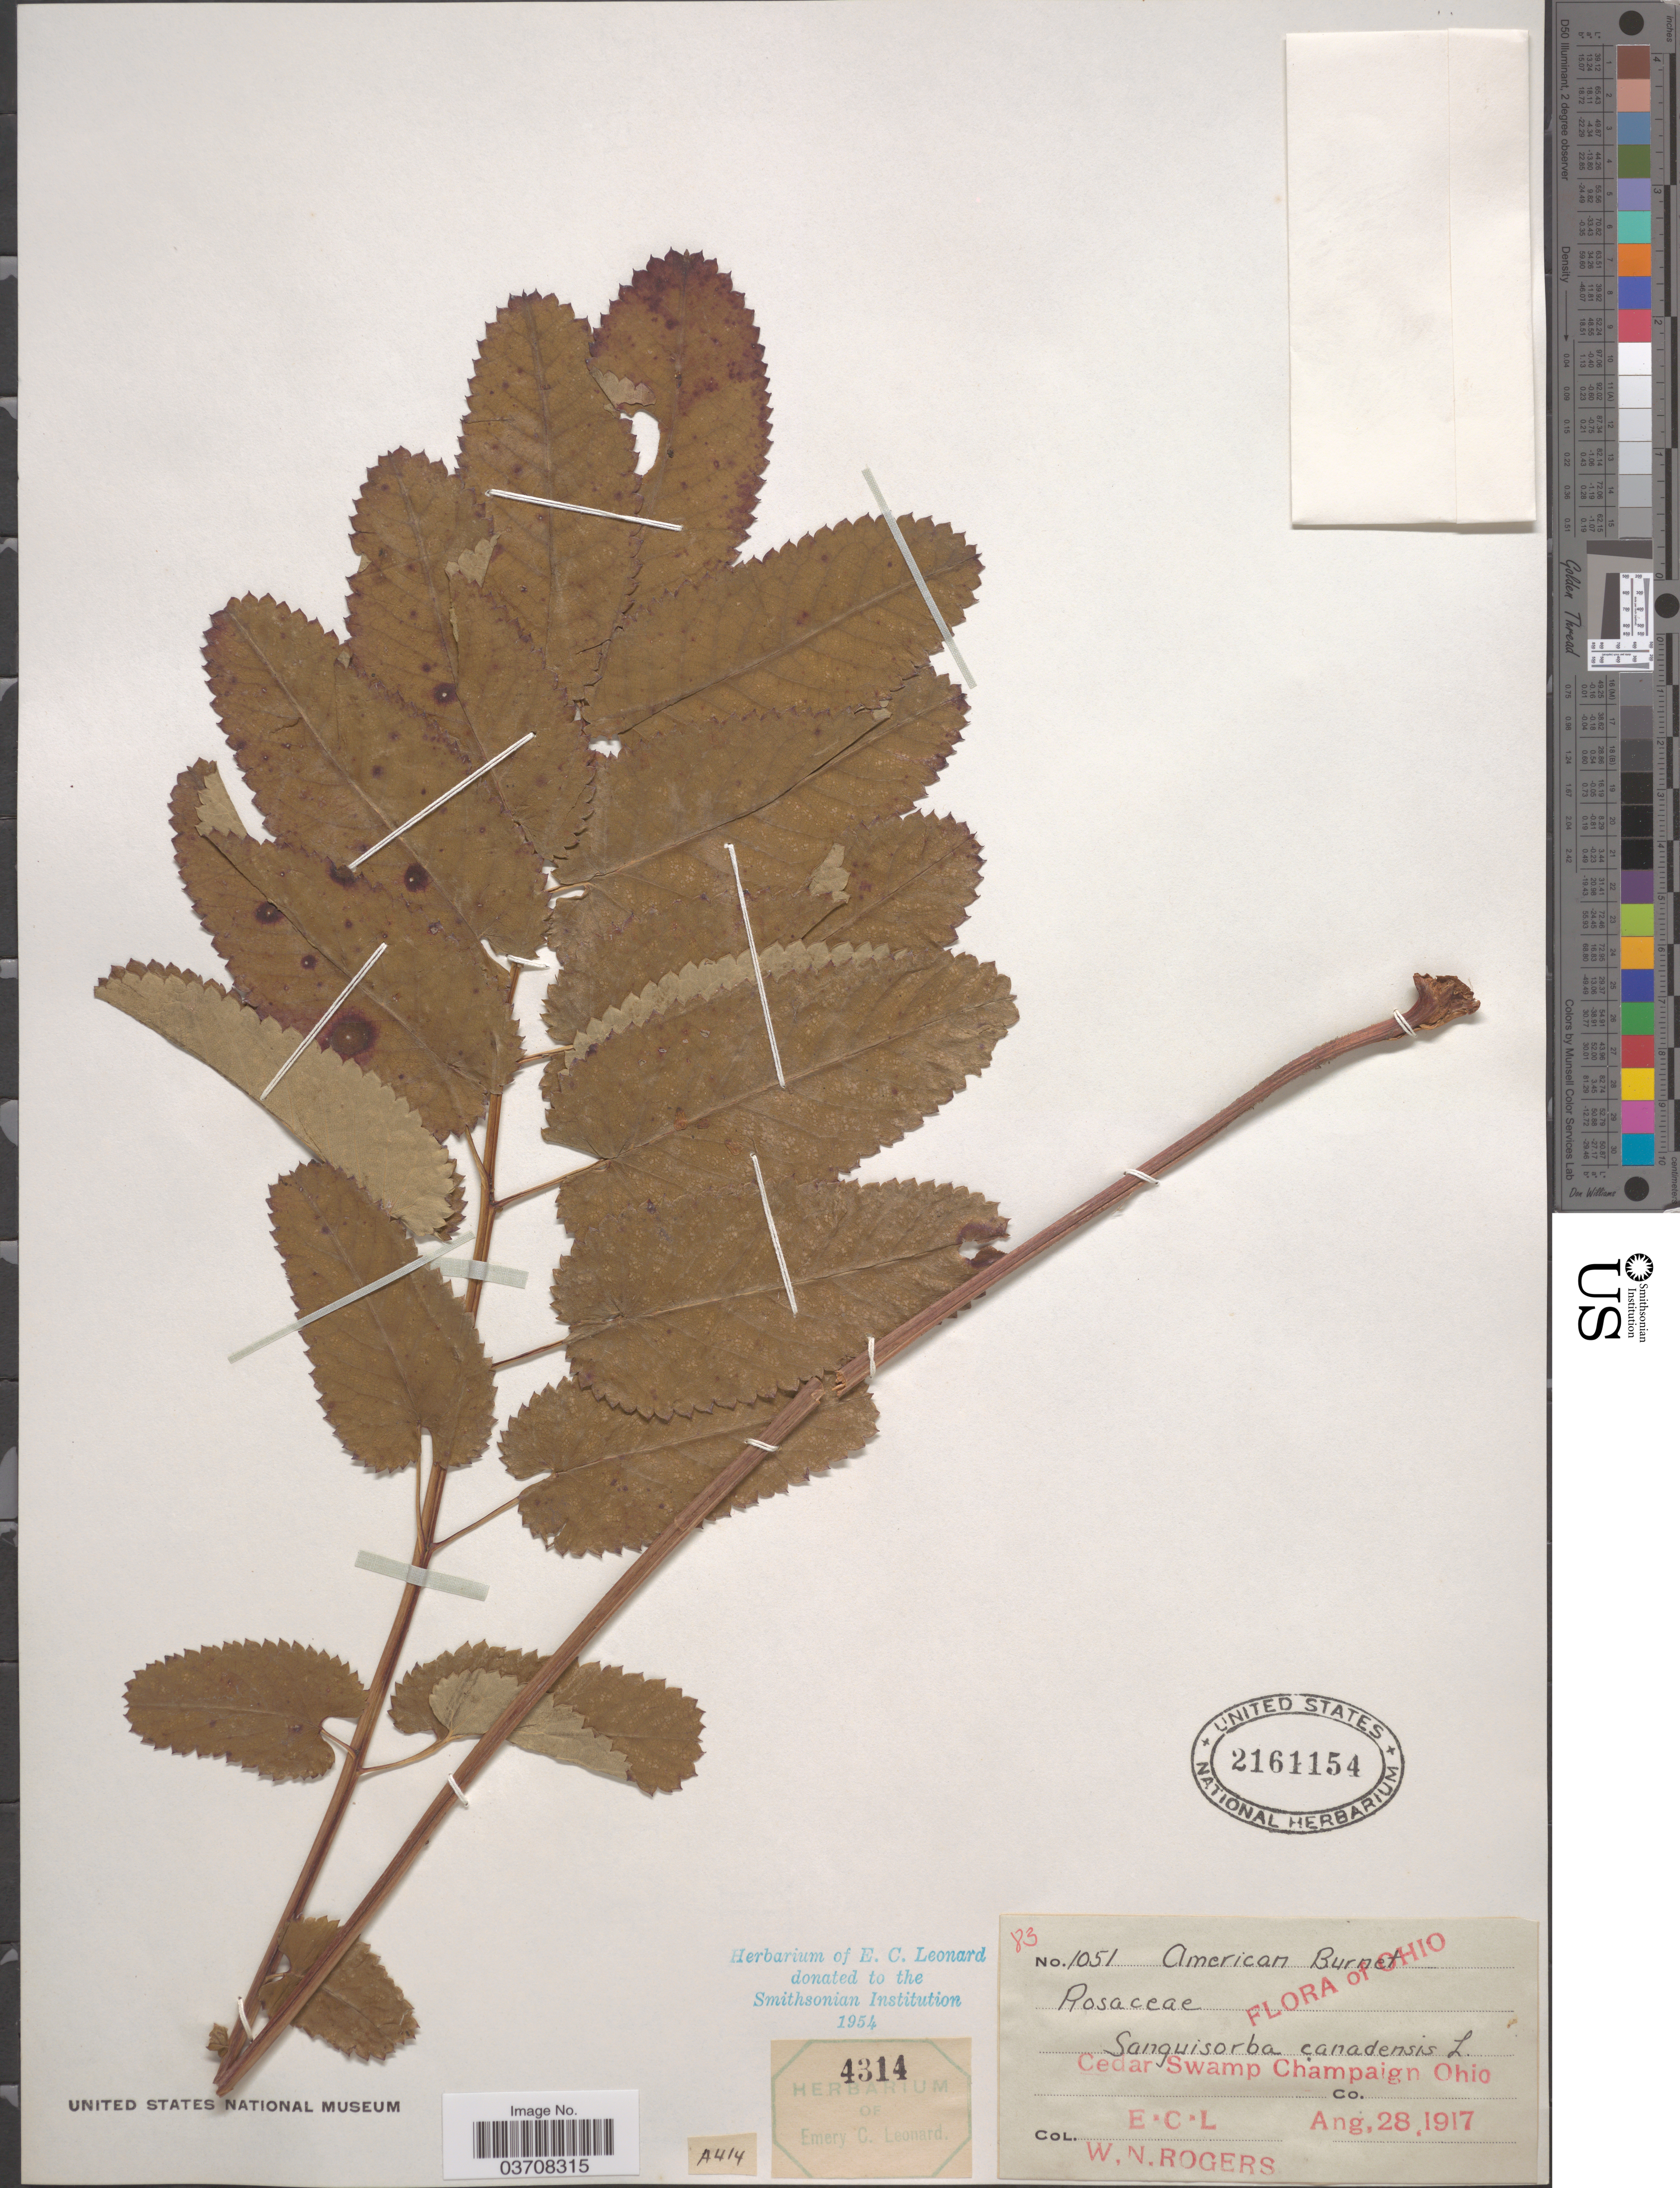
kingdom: Plantae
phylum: Tracheophyta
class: Magnoliopsida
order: Rosales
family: Rosaceae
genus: Sanguisorba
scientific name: Sanguisorba canadensis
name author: L.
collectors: E. C. Leonard & W. Rogers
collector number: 1051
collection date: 1917-08-28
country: United States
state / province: Ohio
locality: Cedar Swamp Champaign Co.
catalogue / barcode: US 2161154